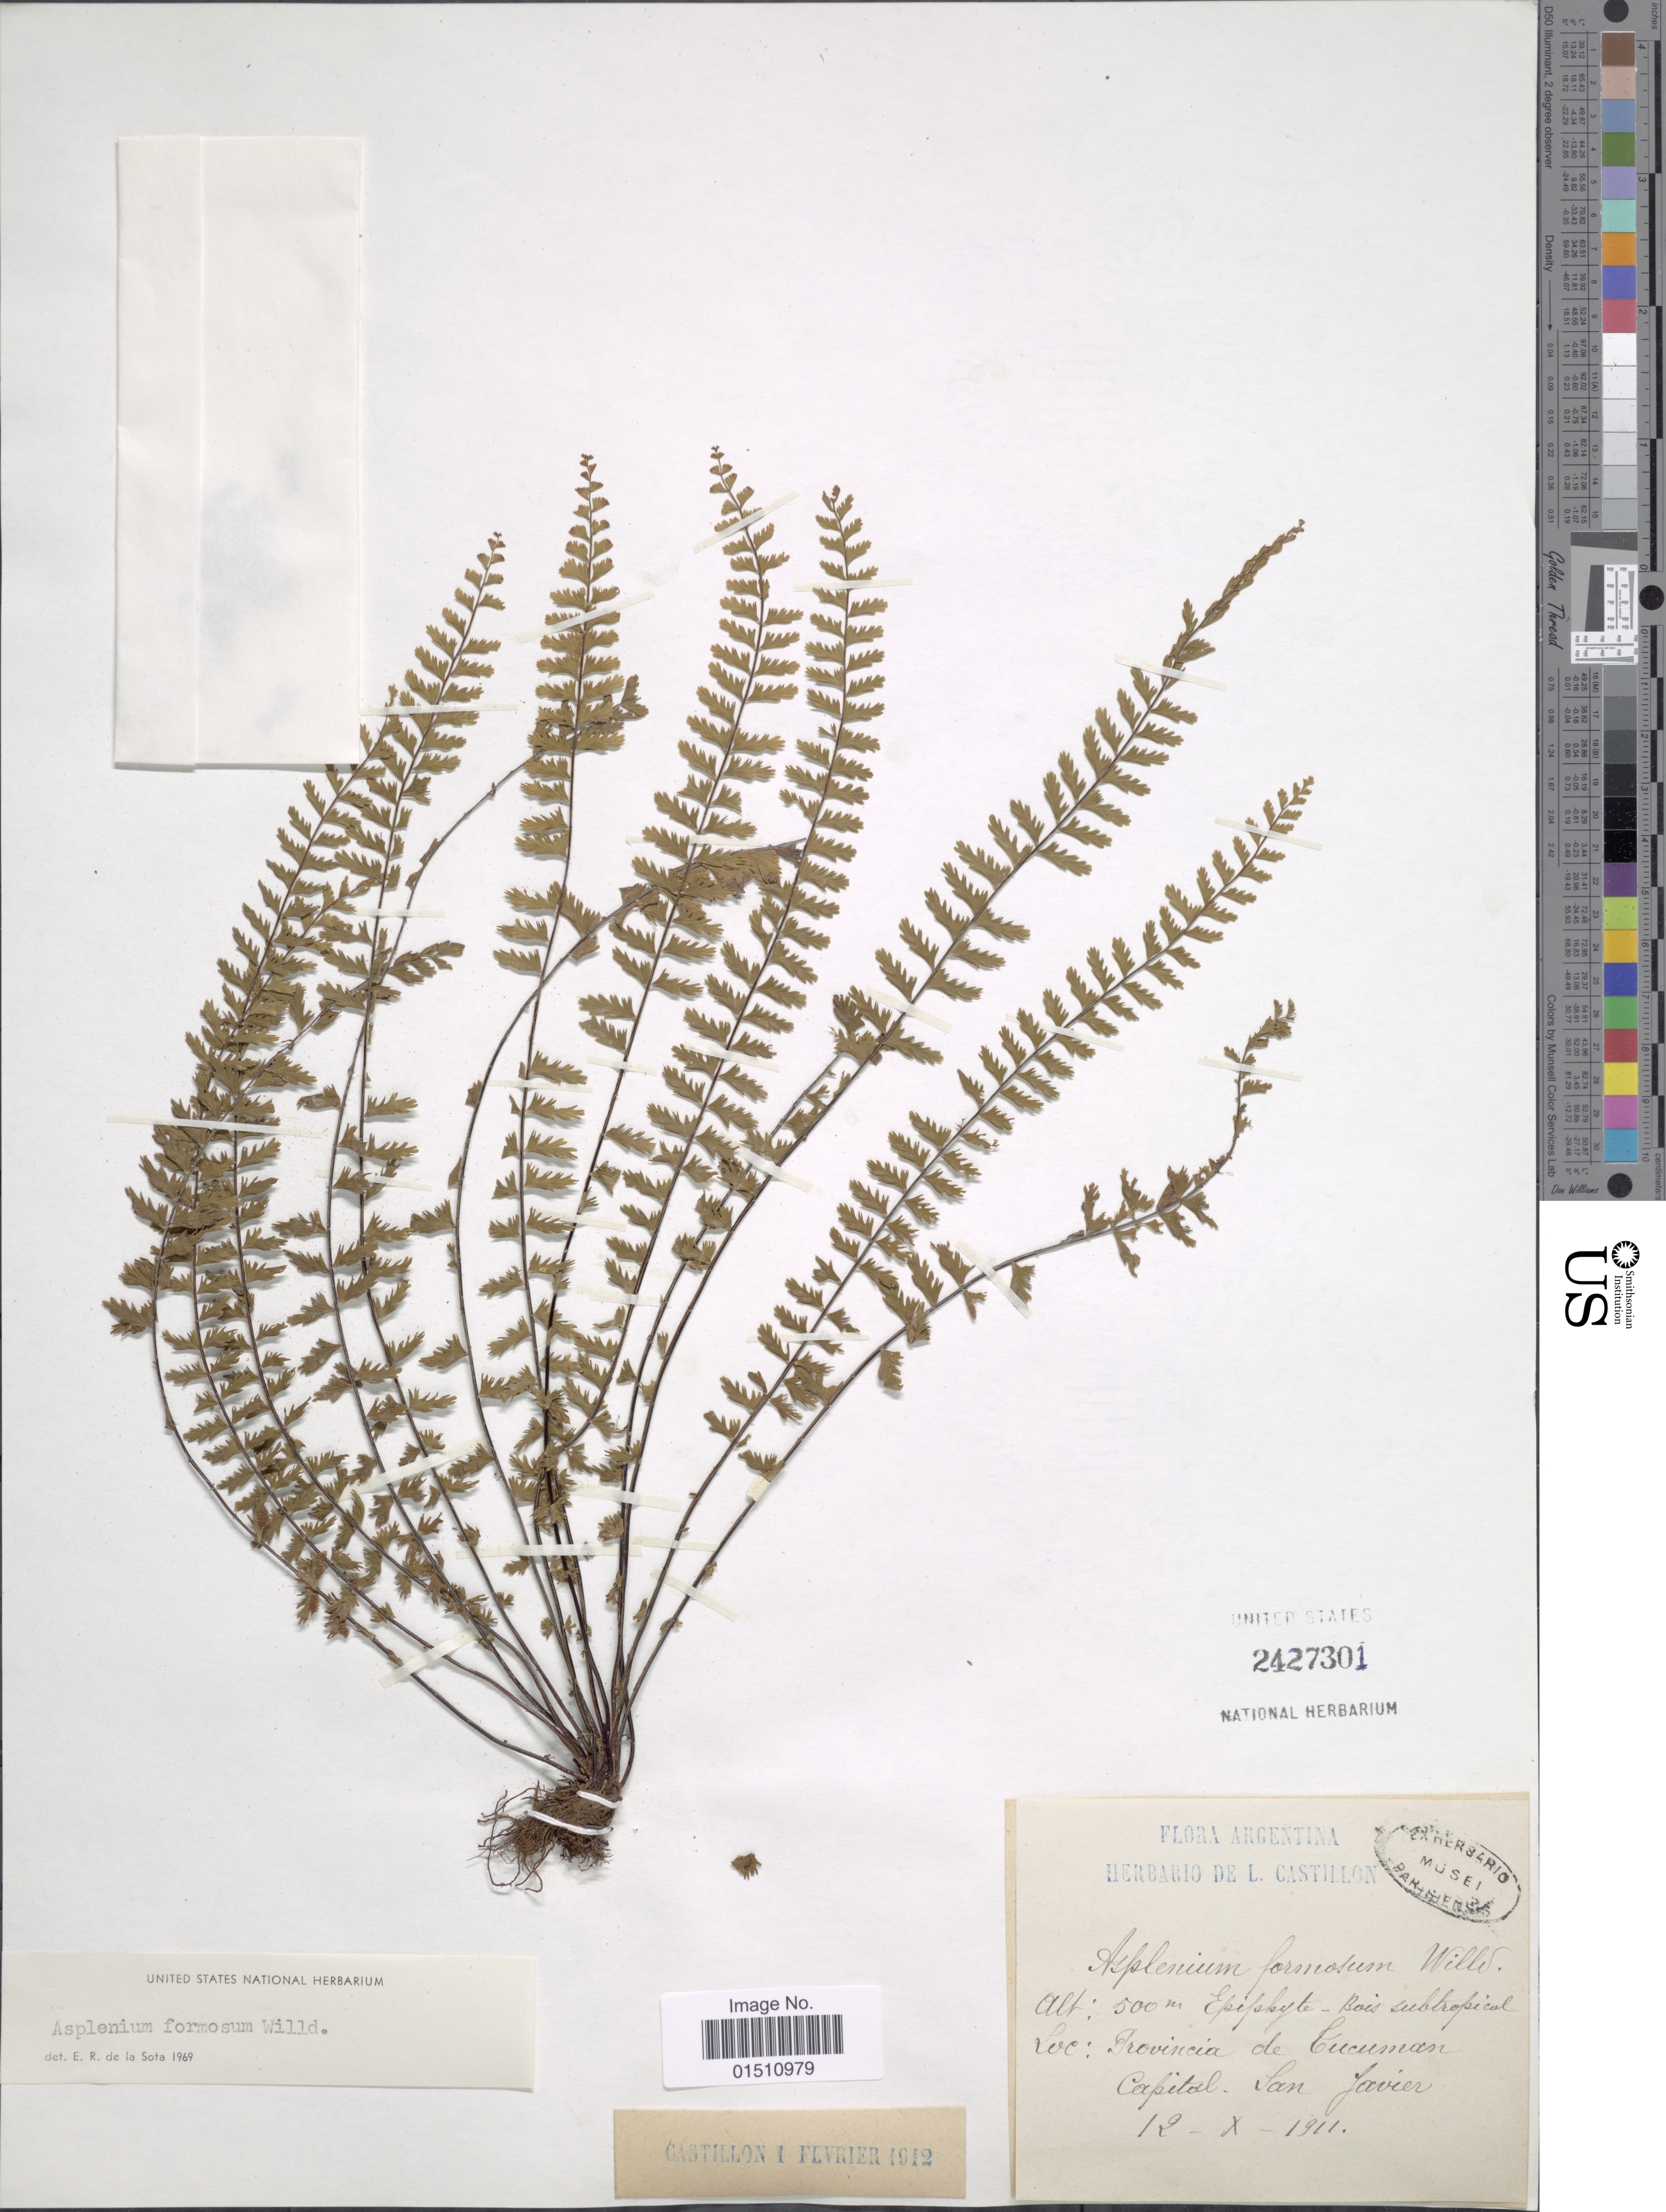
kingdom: Plantae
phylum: Tracheophyta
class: Polypodiopsida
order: Polypodiales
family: Aspleniaceae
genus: Asplenium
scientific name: Asplenium formosum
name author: Willd.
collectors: ex herb. de L. Castillon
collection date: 1911-10-12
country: Argentina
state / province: Tucuman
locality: Argentina, Capital: San Javier.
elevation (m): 500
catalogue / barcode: US 2427301